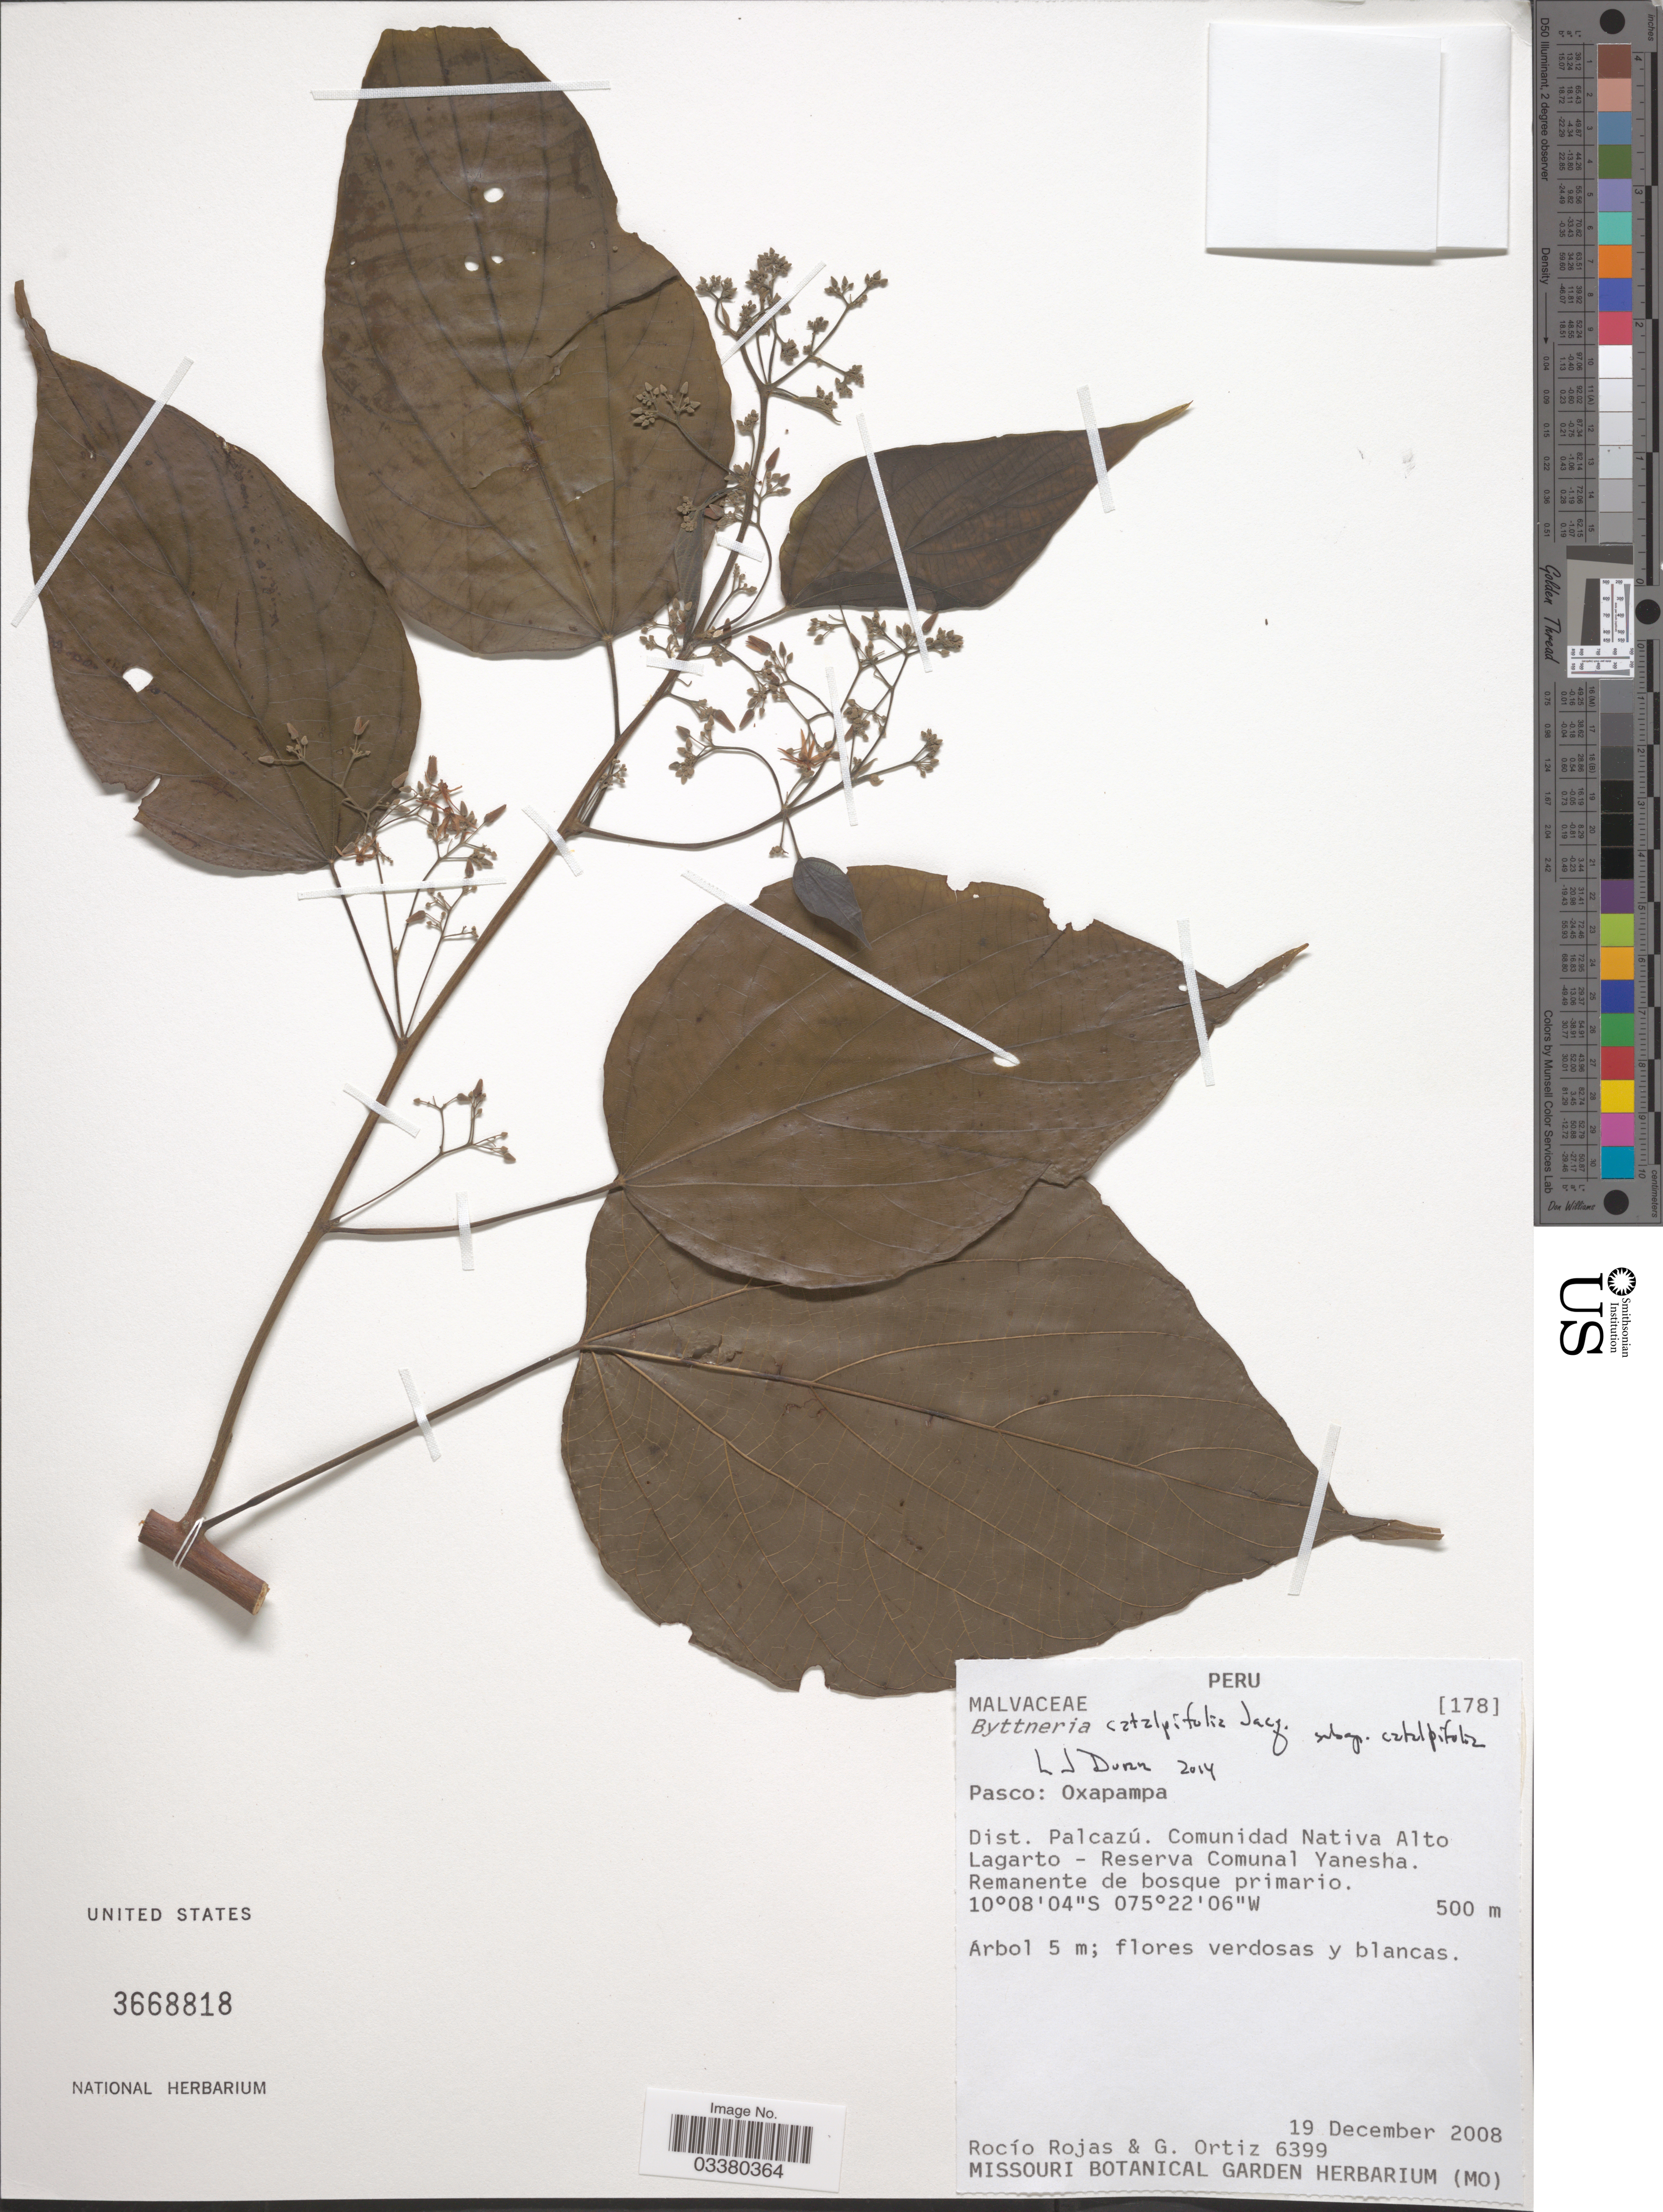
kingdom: Plantae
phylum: Tracheophyta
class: Magnoliopsida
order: Malvales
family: Malvaceae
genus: Byttneria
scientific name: Byttneria catalpifolia subsp. catalpifolia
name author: Jacq.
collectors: R. Rojas & G. Ortiz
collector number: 6399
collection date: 2008-12-19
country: Peru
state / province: Pasco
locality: Oxapampa. Dist. Palcazú. Comunidad Nativa Alto Lagarto - Reserva Comunal Yanesha.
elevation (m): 500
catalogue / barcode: US 3668818